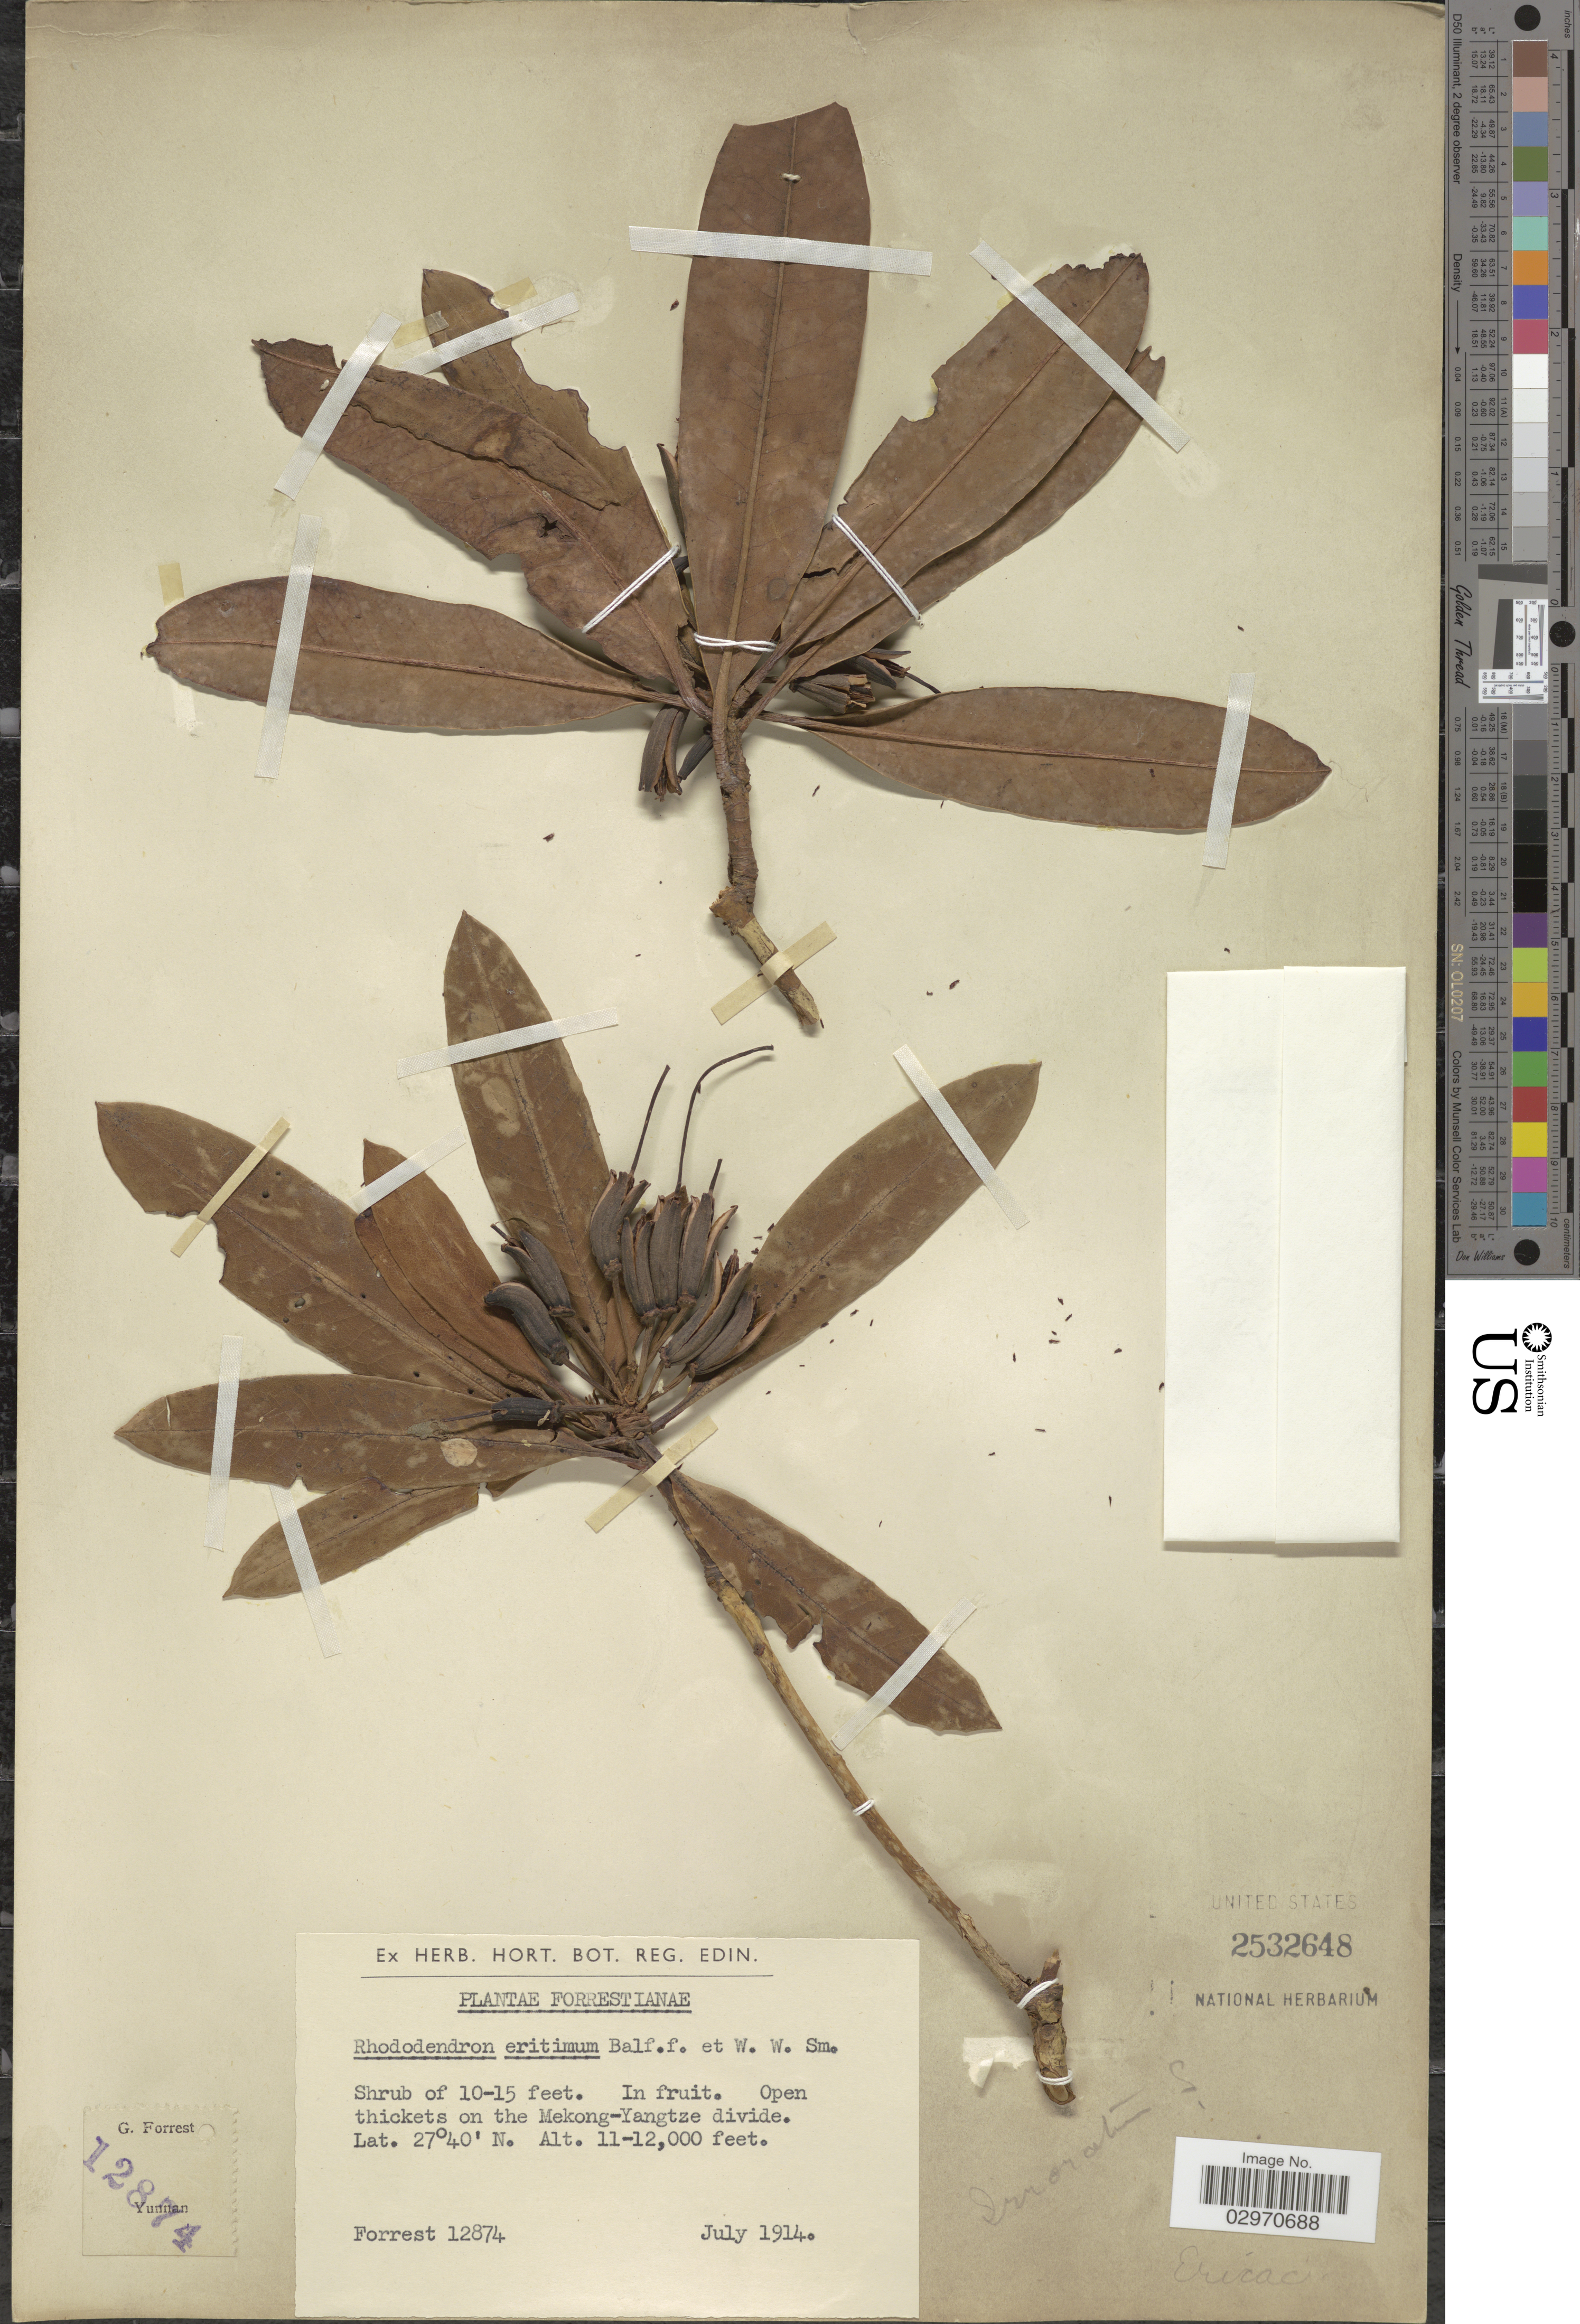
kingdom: Plantae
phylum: Tracheophyta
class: Magnoliopsida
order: Ericales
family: Ericaceae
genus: Rhododendron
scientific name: Rhododendron eritimum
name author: Balf. f. & W.W. Sm.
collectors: -. Forrest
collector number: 12874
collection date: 1914-07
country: China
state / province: Yunnan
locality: Open thickets on the Mekong-Yangtze divide.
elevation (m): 3353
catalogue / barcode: US 2532648